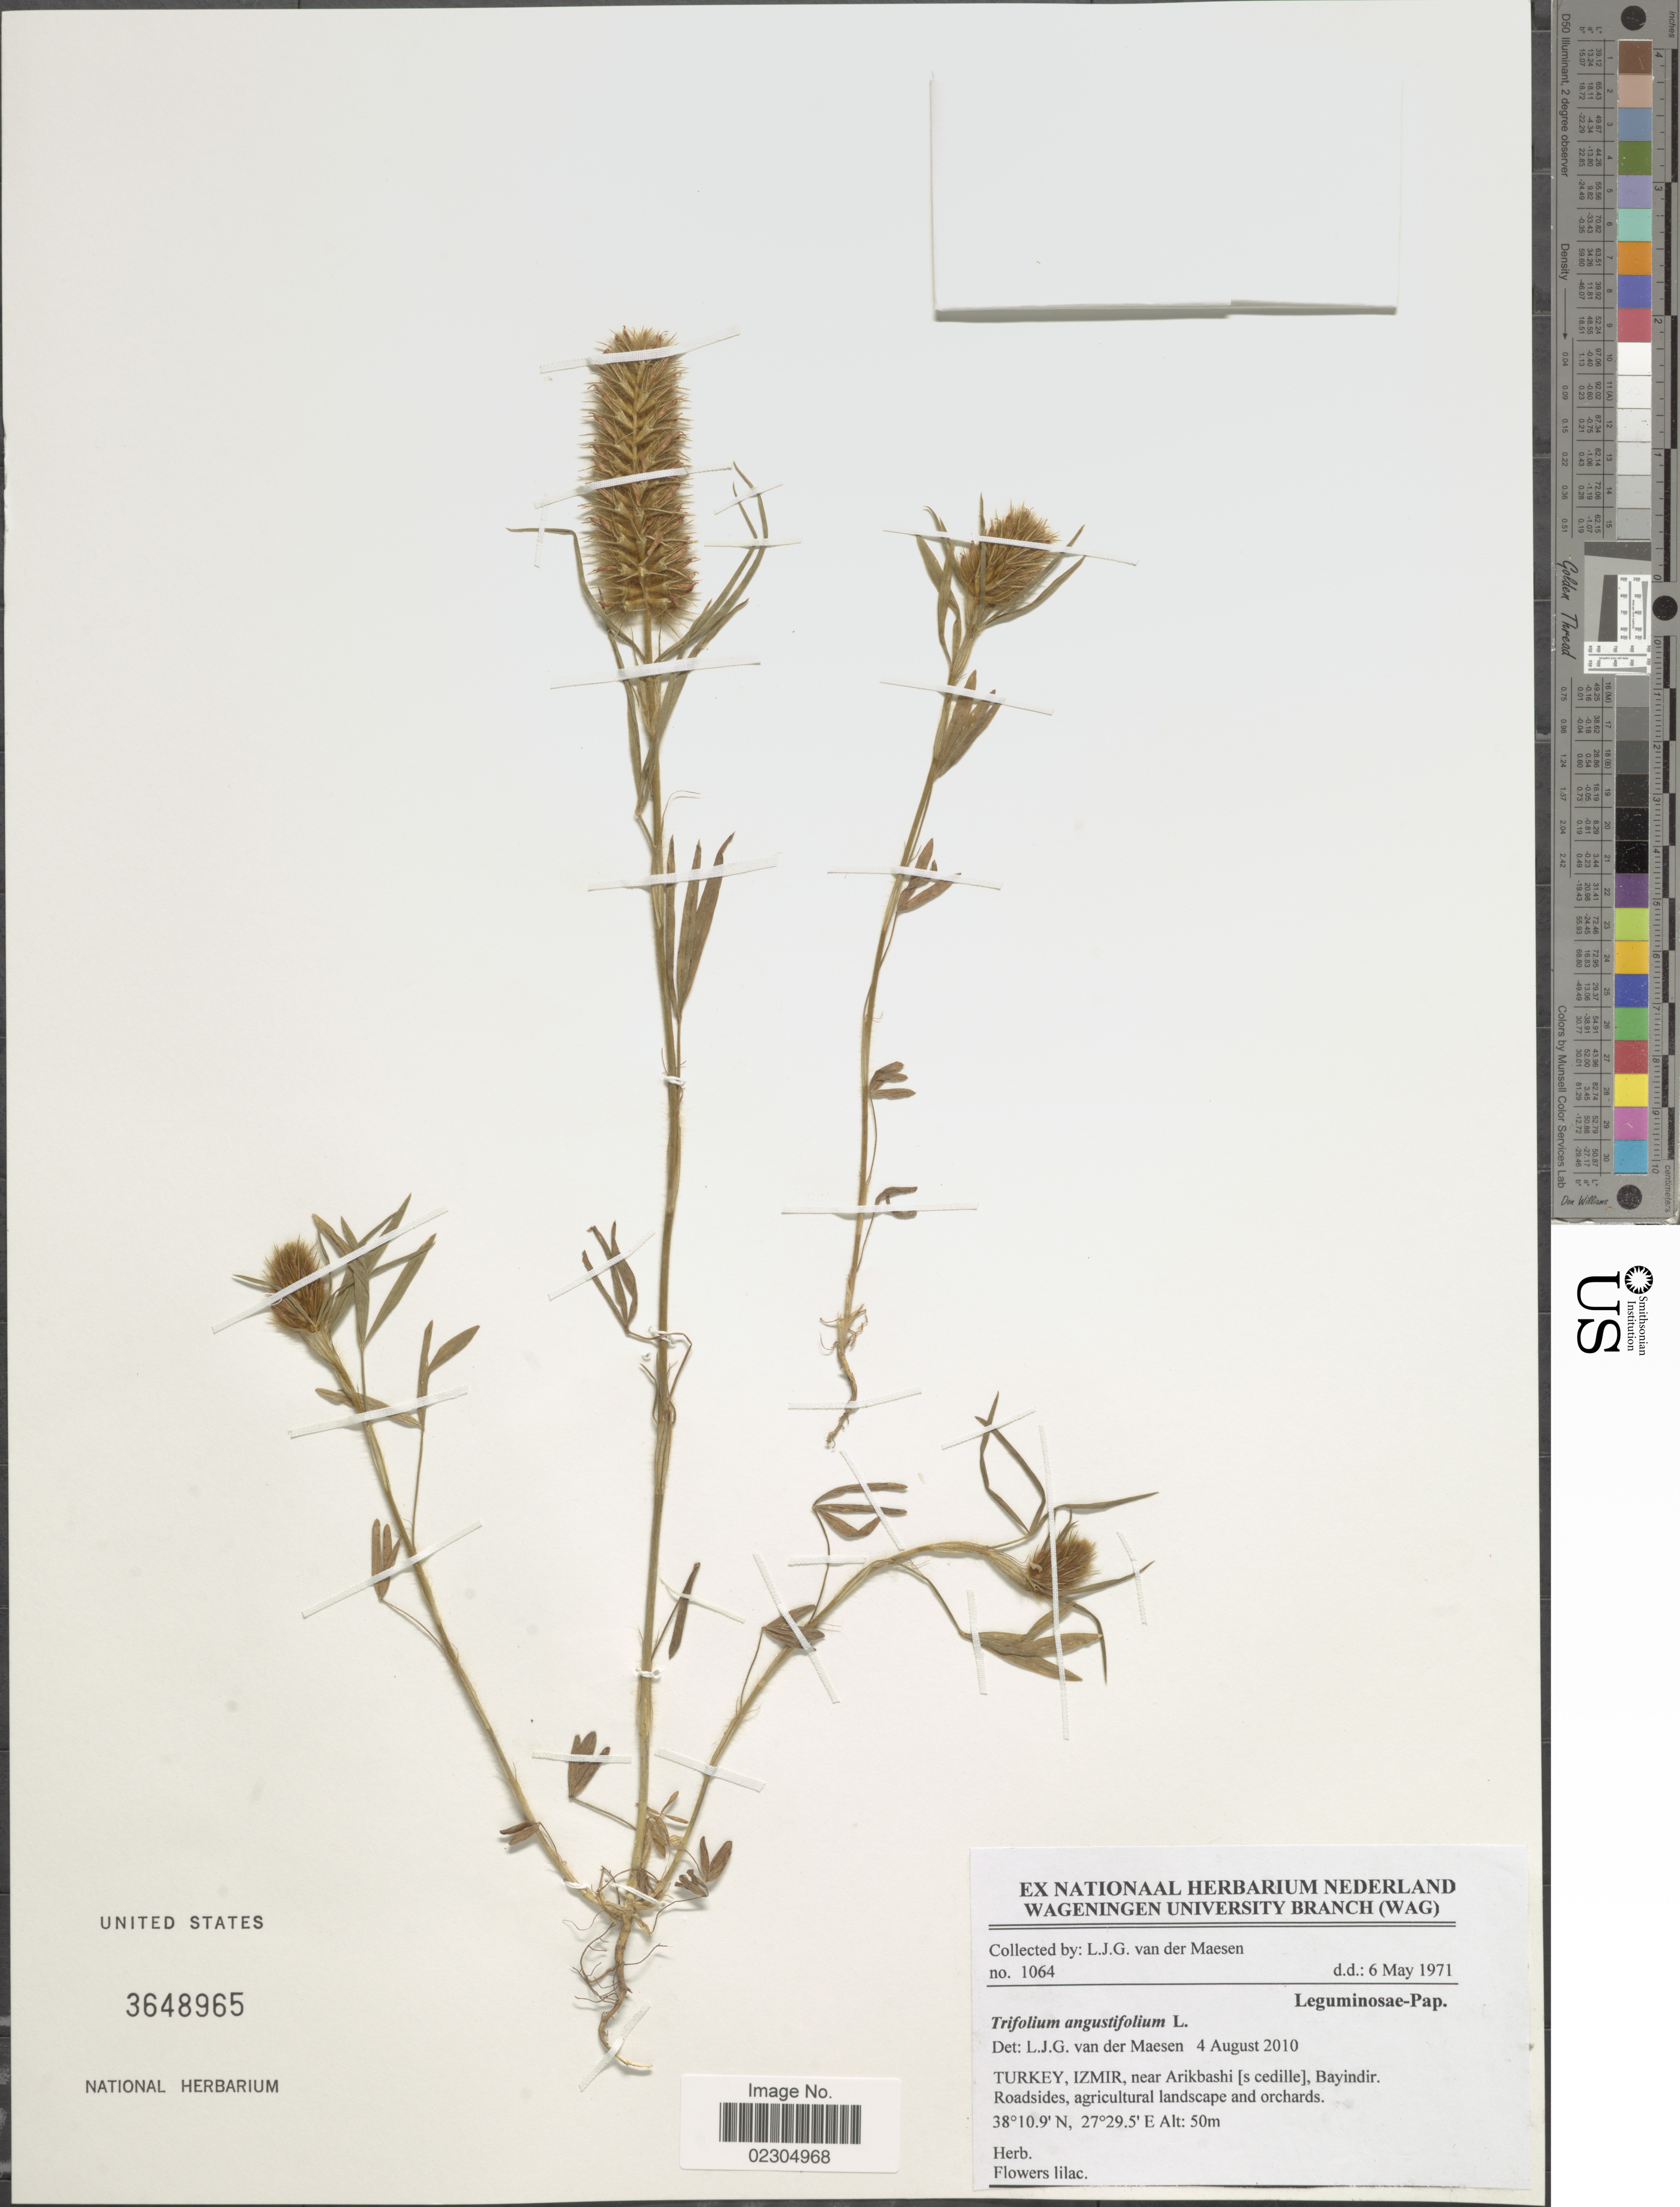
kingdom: Plantae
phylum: Tracheophyta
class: Magnoliopsida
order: Fabales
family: Fabaceae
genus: Trifolium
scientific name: Trifolium angustifolium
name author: L.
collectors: L. van der Maesen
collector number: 1064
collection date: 1971-05-06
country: Turkey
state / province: Izmir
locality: Near Arikbhasi ( s Cedille), Bayindir.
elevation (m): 50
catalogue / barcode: US 3648965